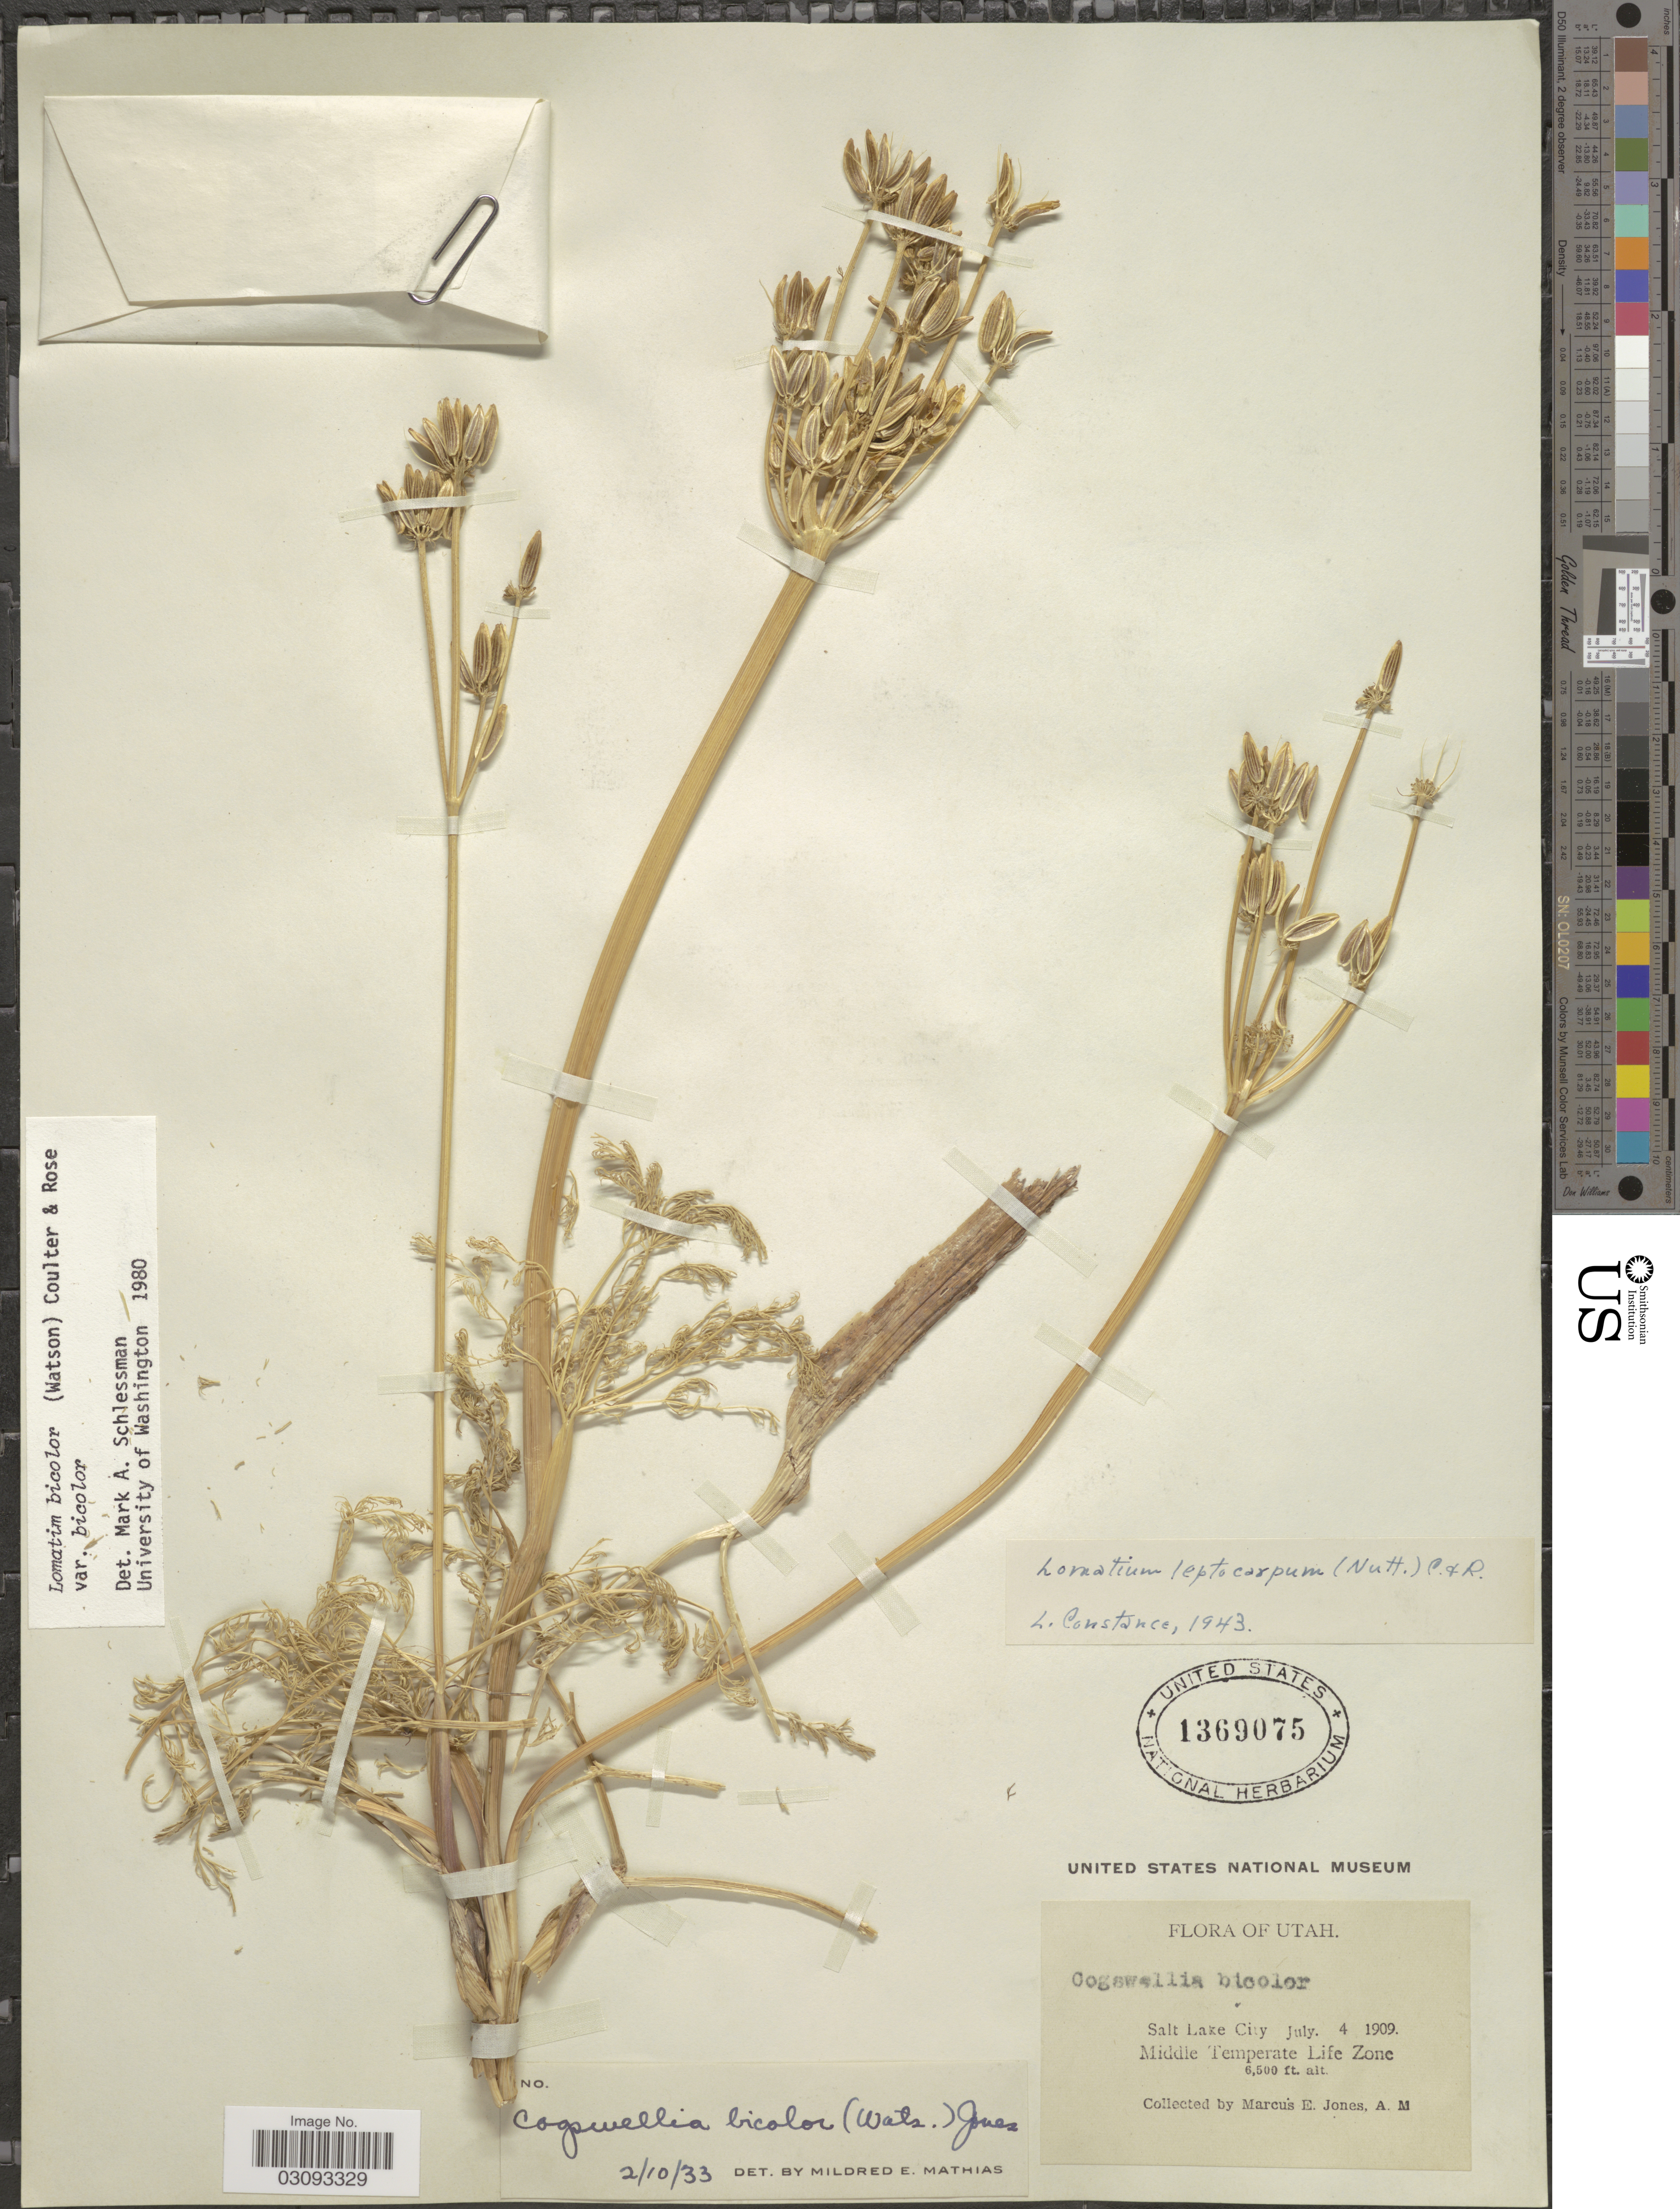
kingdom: Plantae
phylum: Tracheophyta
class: Magnoliopsida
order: Apiales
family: Apiaceae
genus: Lomatium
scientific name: Lomatium bicolor var. bicolor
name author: (S. Watson) J.M. Coult. & Rose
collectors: M. E. Jones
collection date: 1909-07-04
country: United States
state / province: Utah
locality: Salt Lake City. Middle Temperate Life Zone.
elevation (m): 1981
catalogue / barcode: US 1369075